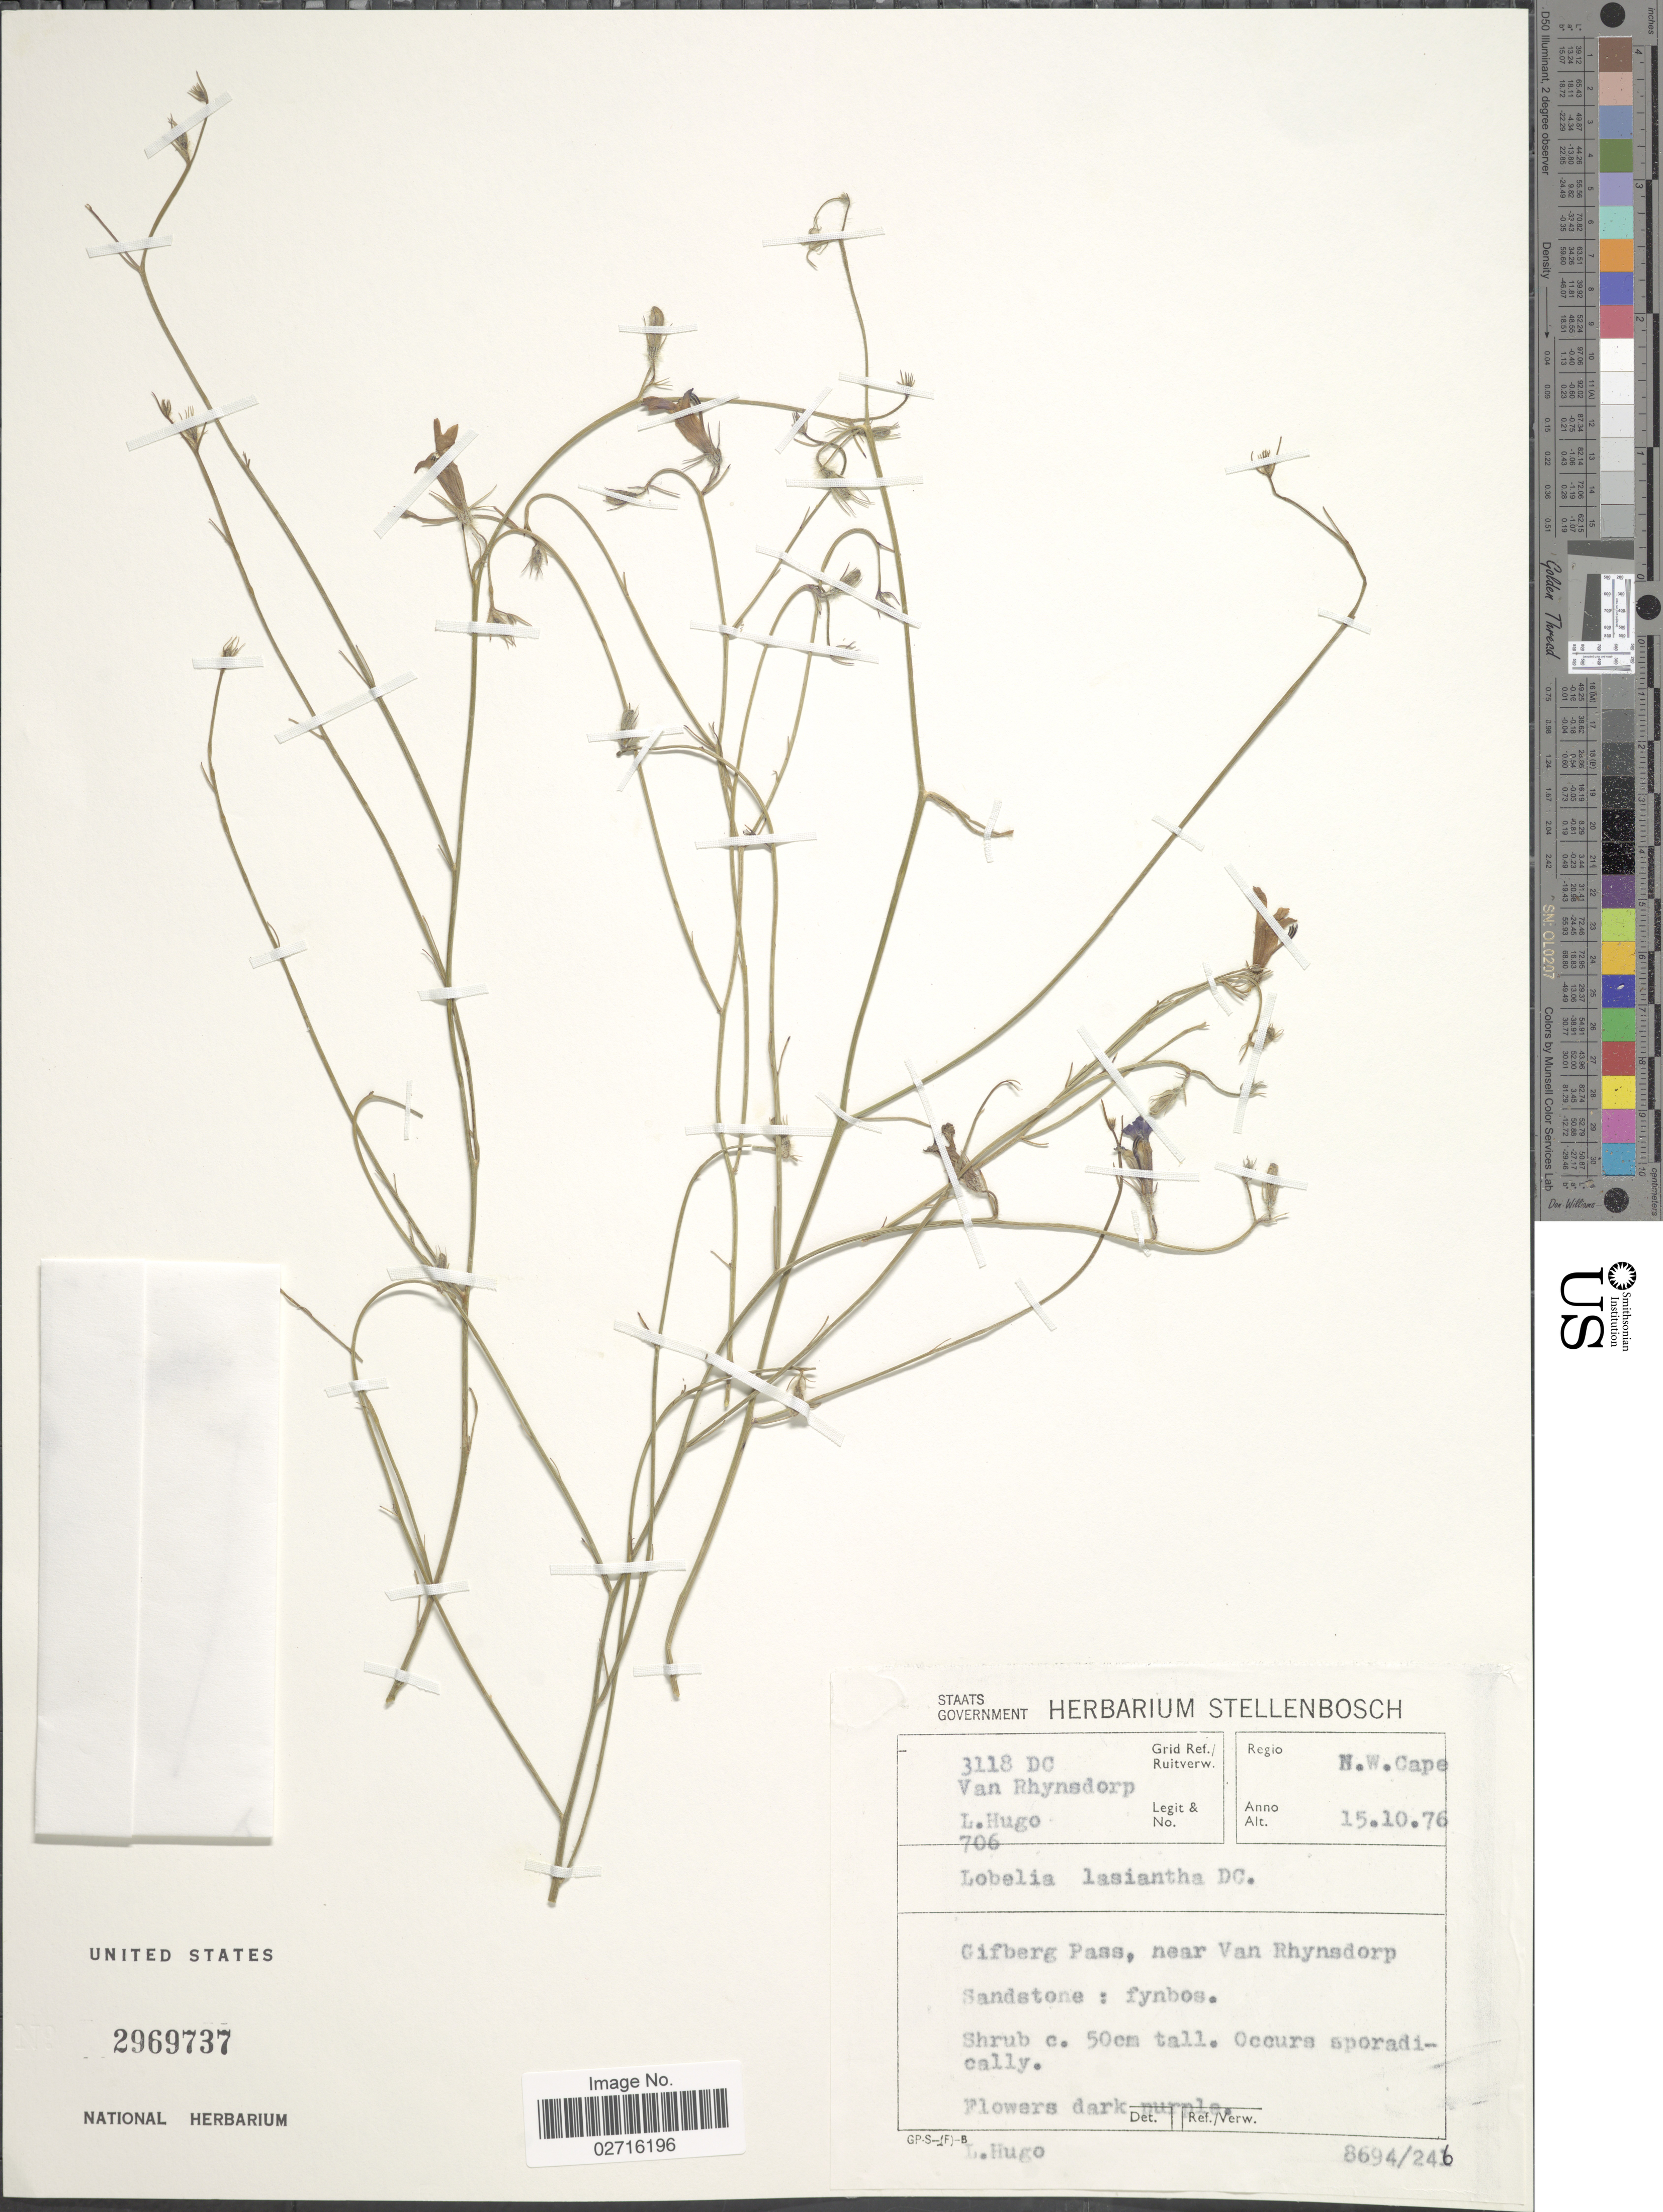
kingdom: Plantae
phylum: Tracheophyta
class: Magnoliopsida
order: Asterales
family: Campanulaceae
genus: Lobelia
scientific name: Lobelia lasiantha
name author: (C. Presl) A. DC.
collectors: L. Hugo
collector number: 706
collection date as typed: Transcribed d/m/y: 15/10/76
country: South Africa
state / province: Western Cape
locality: Regio N.W. Cape, Gifberg Pass, near Vanrhynsdorp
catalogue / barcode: US 2969737